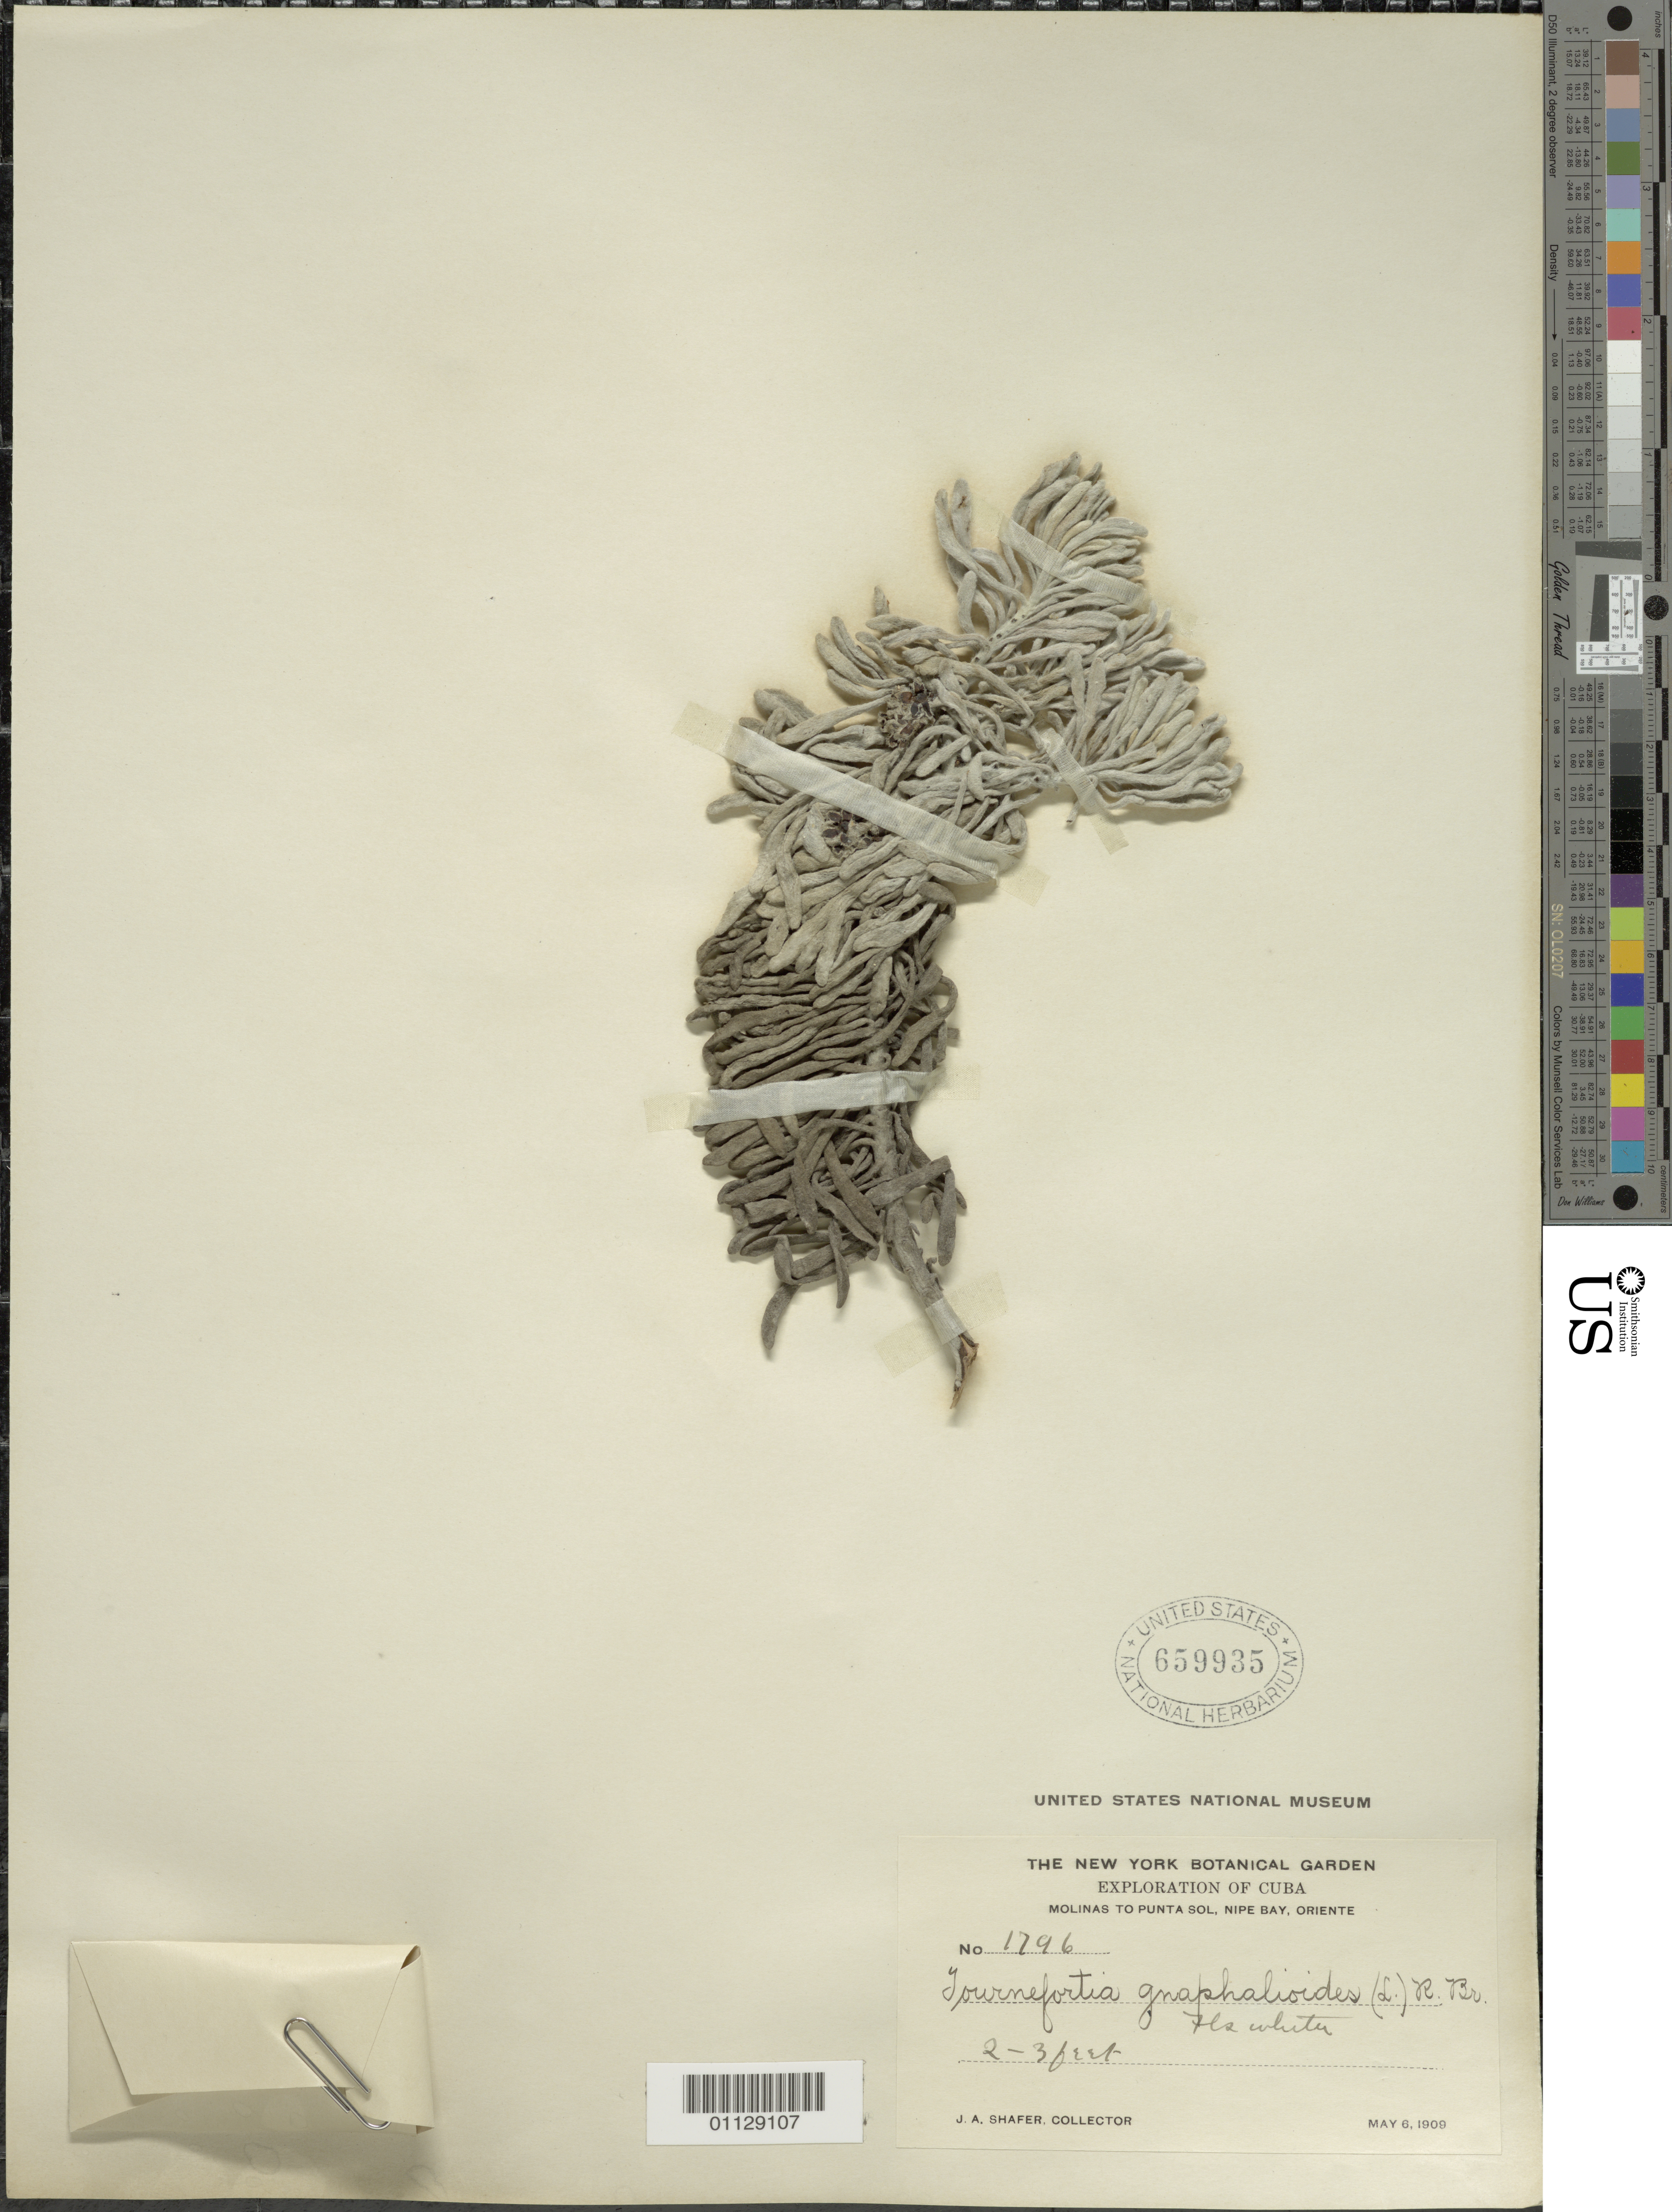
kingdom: Plantae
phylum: Tracheophyta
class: Magnoliopsida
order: Boraginales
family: Heliotropiaceae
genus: Tournefortia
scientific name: Tournefortia gnaphalodes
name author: (L.) R. Br.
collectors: J. A. Shafer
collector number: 1796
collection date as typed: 06 May 1909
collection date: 1909-05-06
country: Cuba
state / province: Oriente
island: Cuba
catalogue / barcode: US 659935